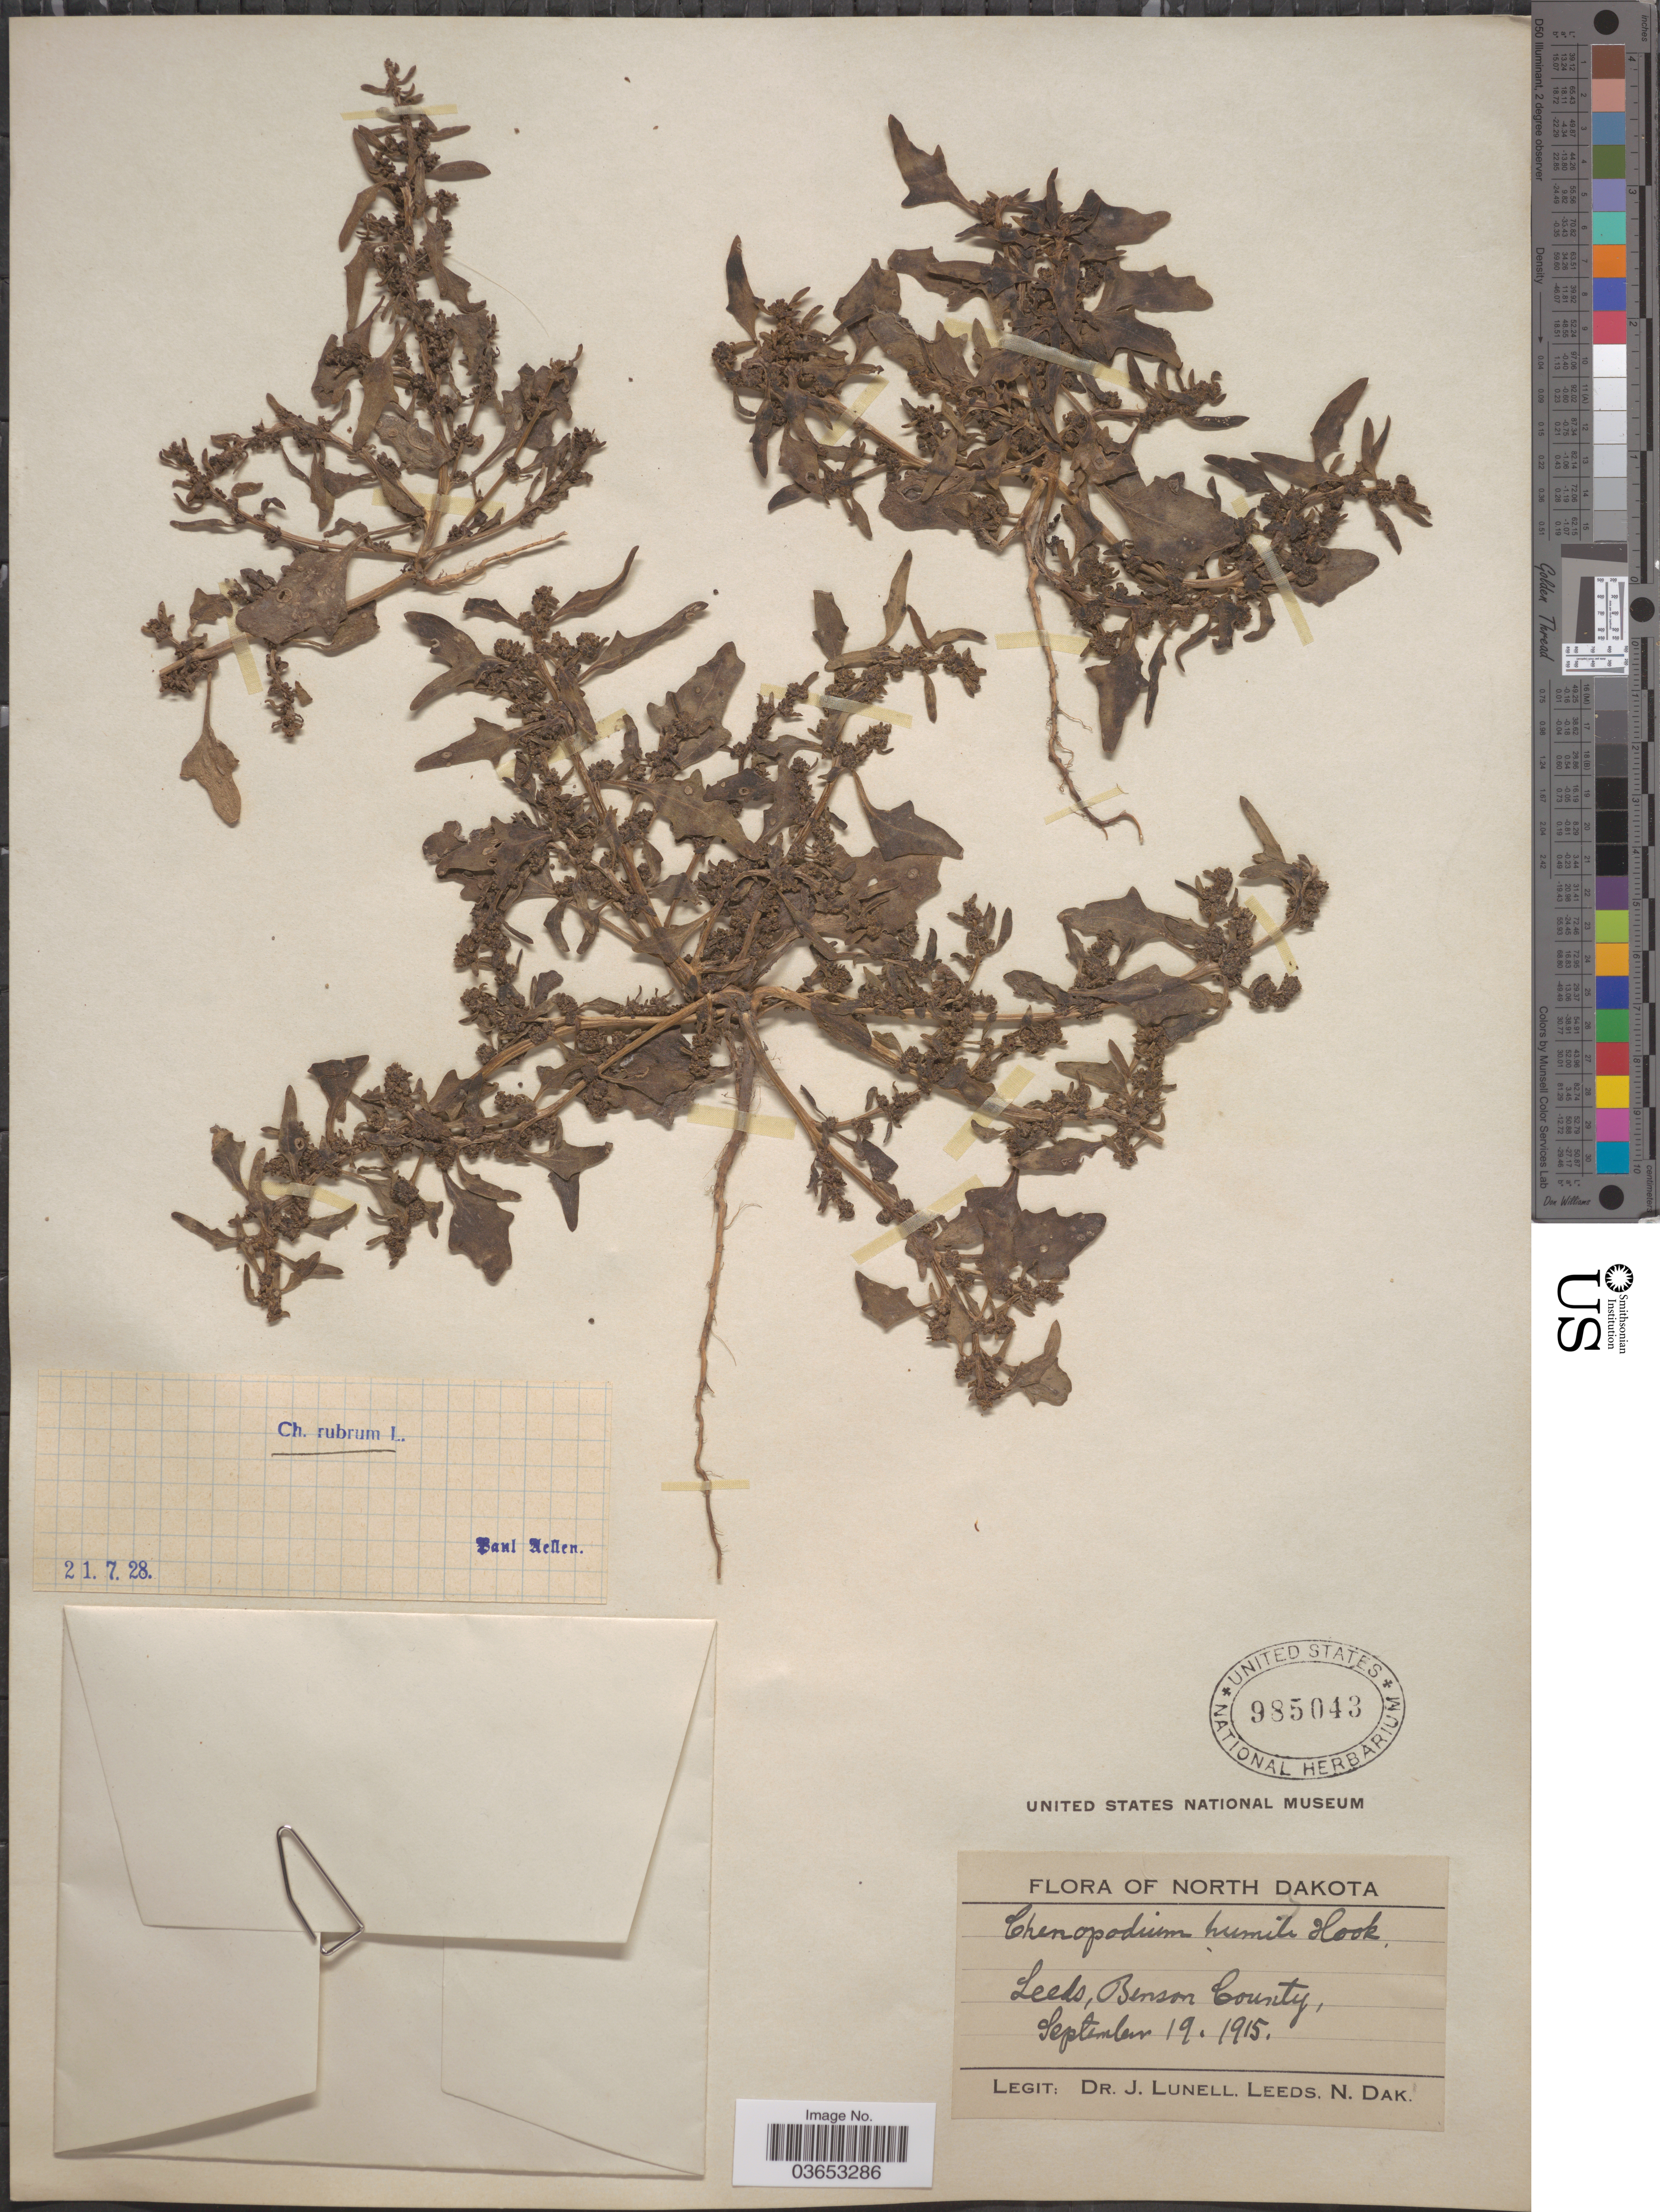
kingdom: Plantae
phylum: Tracheophyta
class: Magnoliopsida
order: Caryophyllales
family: Amaranthaceae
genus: Chenopodium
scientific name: Chenopodium humile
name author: Hook.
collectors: J. Lunell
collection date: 1915-09-19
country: United States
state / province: North Dakota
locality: Leeds, Benson County.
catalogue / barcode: US 985043